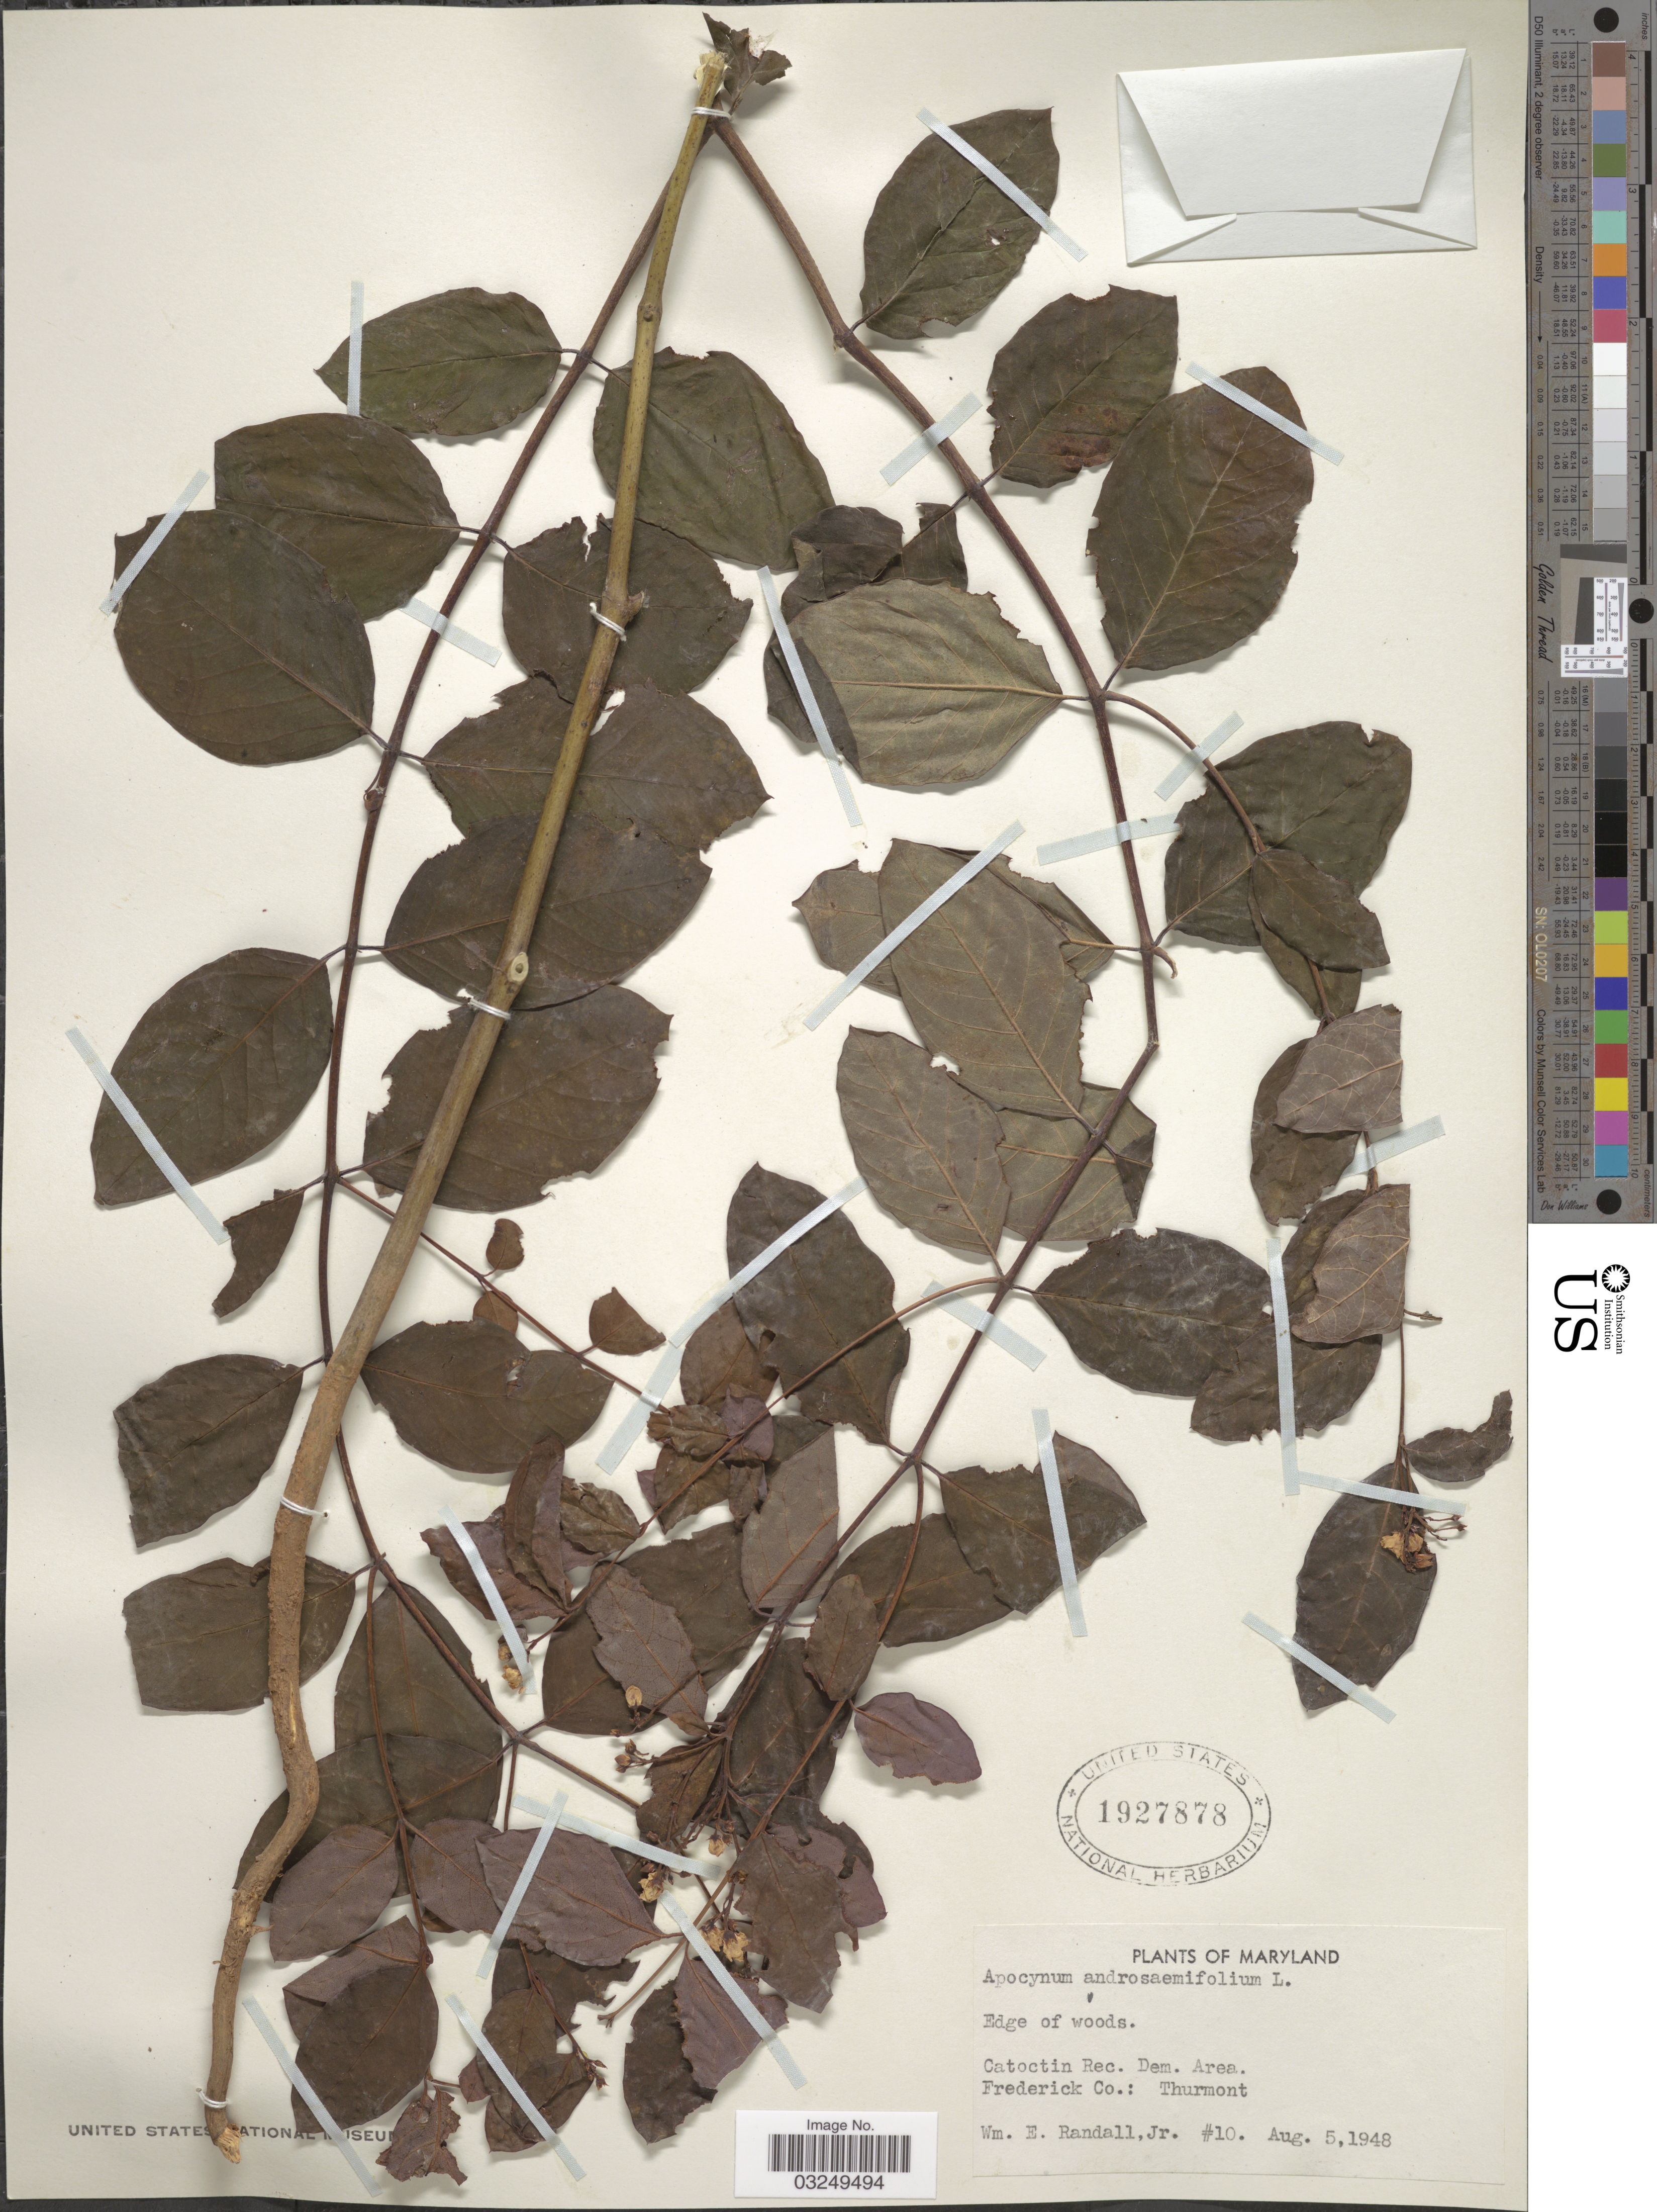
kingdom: Plantae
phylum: Tracheophyta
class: Magnoliopsida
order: Gentianales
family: Apocynaceae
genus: Apocynum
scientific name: Apocynum androsaemifolium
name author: L.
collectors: W. Randall Jr.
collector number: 10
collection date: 1948-08-05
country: United States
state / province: Maryland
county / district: Frederick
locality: Catoctin Rec. Dem. Area. Frederick Co.: Thurmont.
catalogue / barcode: US 1927878